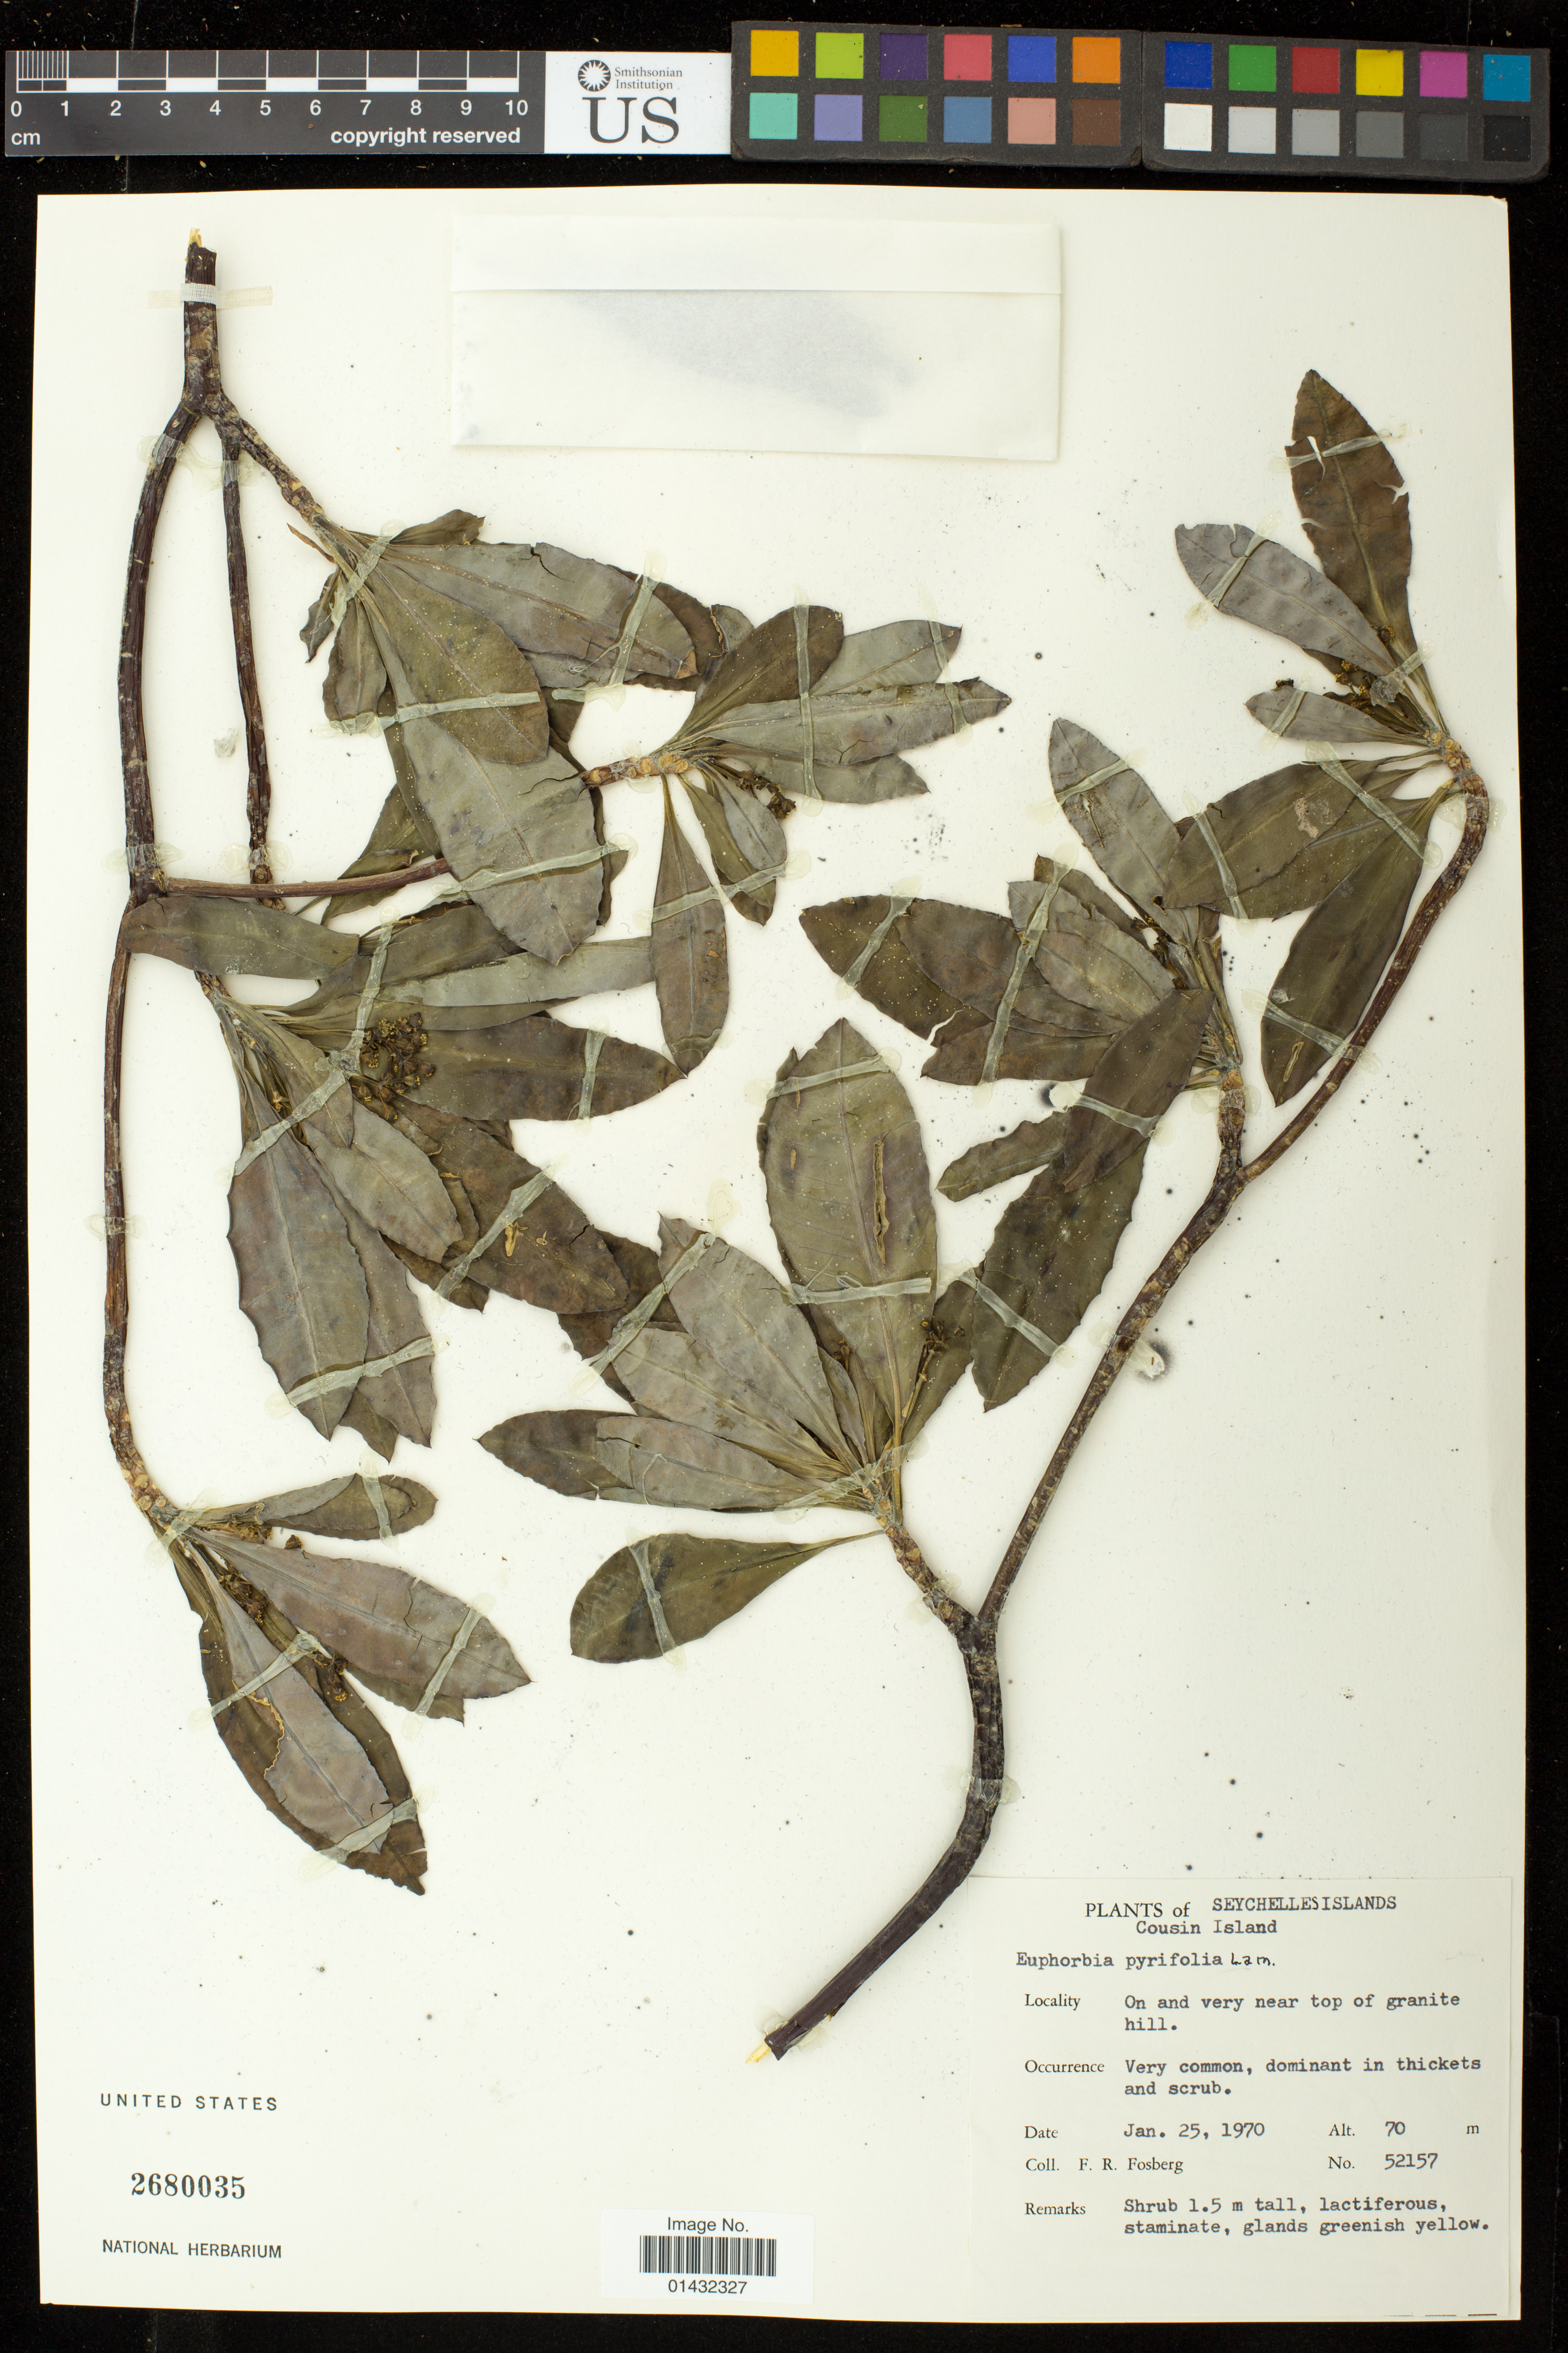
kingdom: Plantae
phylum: Tracheophyta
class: Magnoliopsida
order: Malpighiales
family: Euphorbiaceae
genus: Euphorbia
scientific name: Euphorbia pyrifolia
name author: Lam.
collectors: F. R. Fosberg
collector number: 52157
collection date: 1970-01-25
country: Seychelles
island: Cousins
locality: Cousin Island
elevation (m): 70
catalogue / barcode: US 2680035